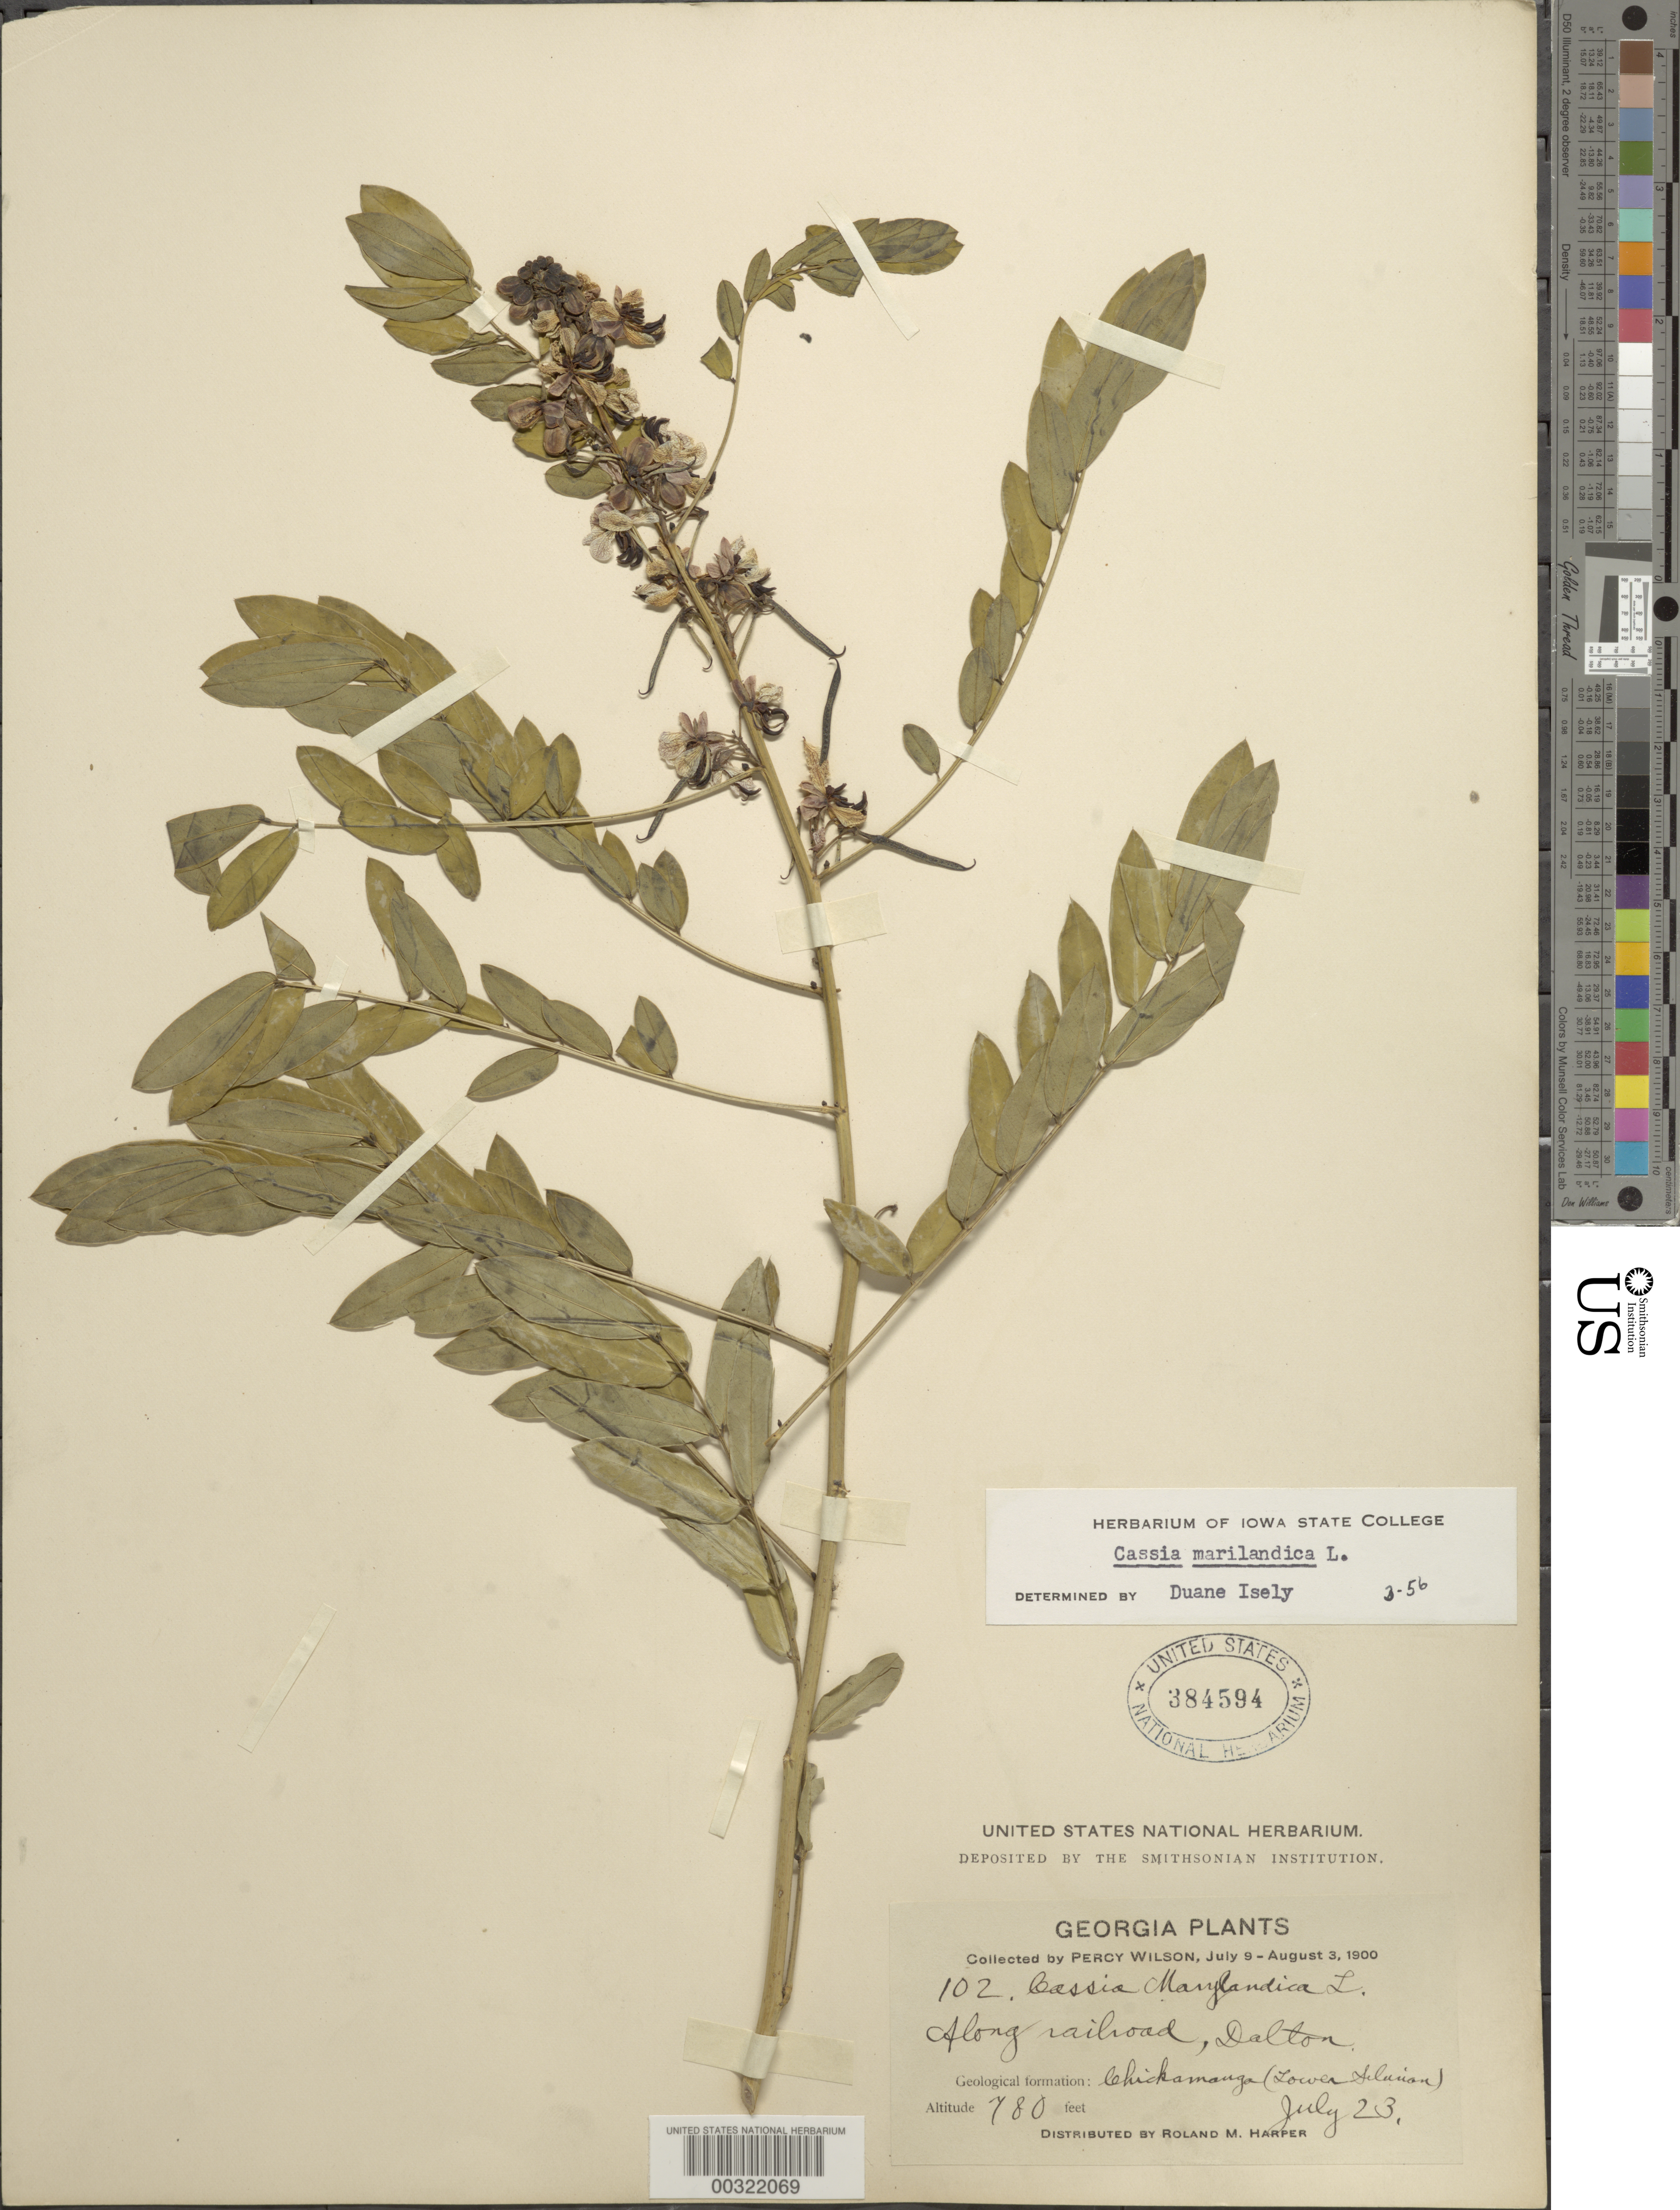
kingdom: Plantae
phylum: Tracheophyta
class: Magnoliopsida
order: Fabales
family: Fabaceae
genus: Senna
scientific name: Senna marilandica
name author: (L.) Link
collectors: P. Wilson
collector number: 102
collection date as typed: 23 Jul 1900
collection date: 1900-07-23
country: United States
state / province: Georgia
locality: Dalton, along railroad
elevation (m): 238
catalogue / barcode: US 384594